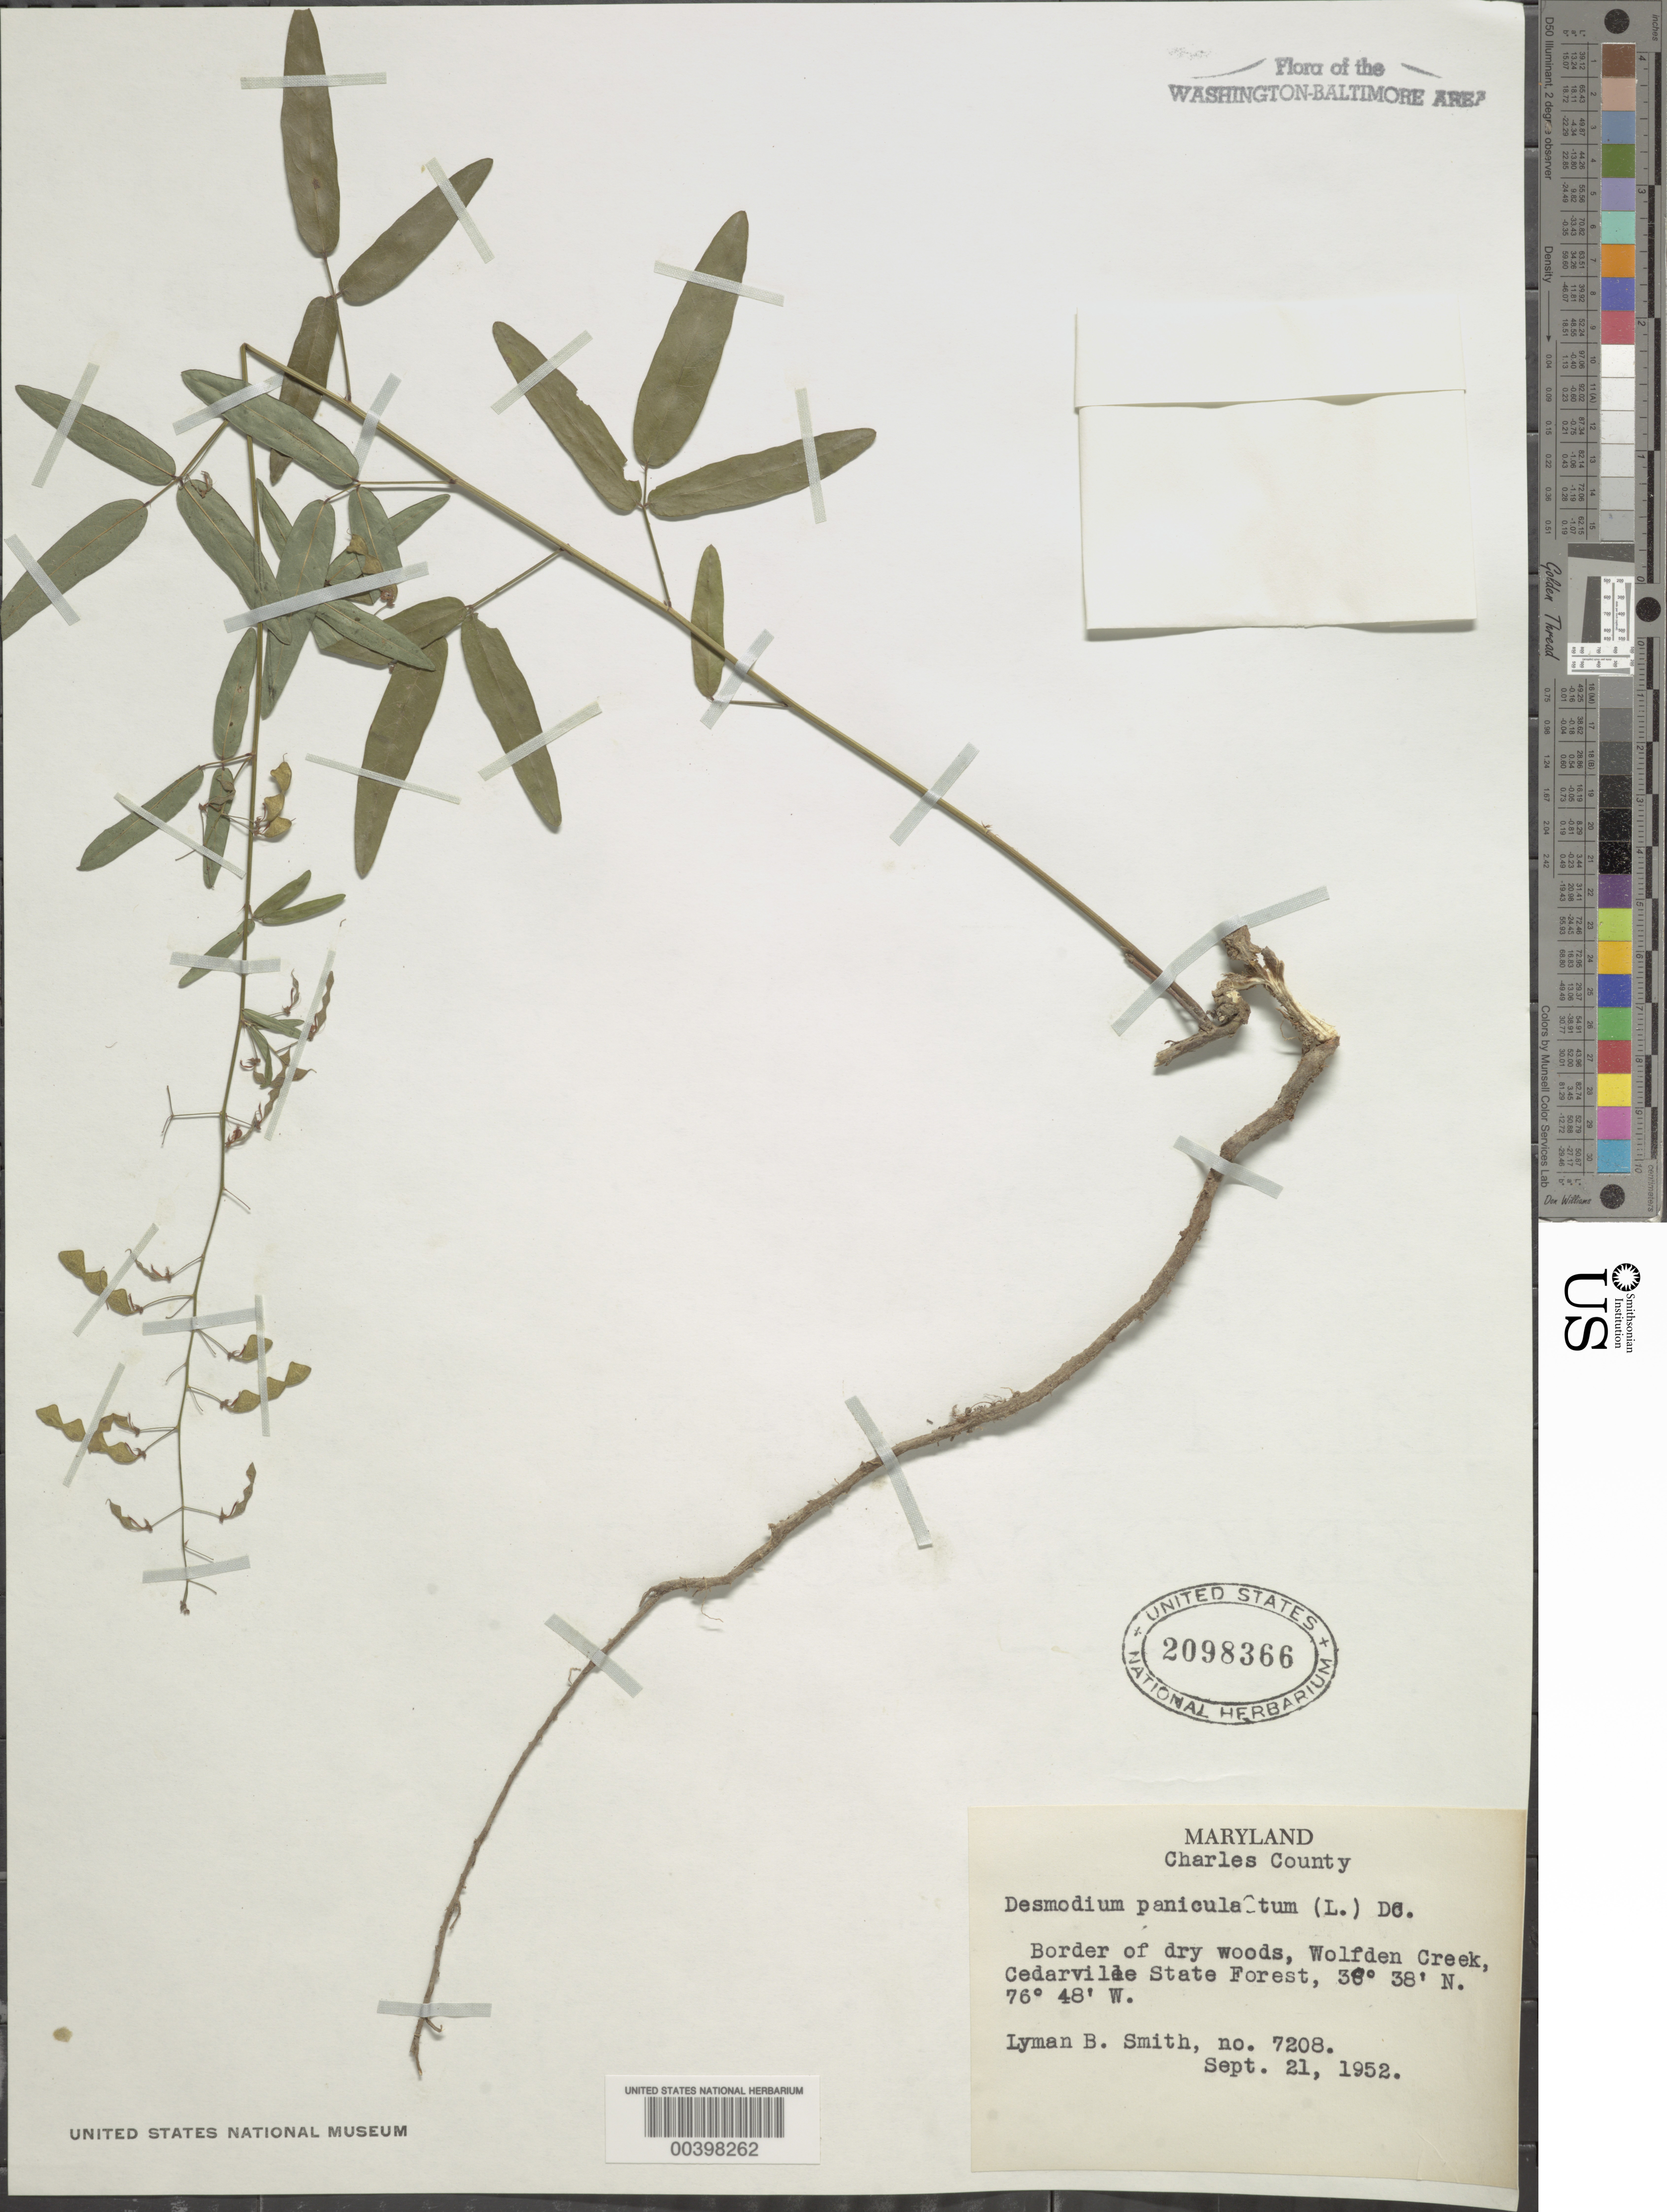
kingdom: Plantae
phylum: Tracheophyta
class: Magnoliopsida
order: Fabales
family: Fabaceae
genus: Desmodium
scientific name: Desmodium paniculatum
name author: (L.) DC.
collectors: L. Smith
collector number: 7208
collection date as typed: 21 Sep 1952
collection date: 1952-09-21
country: United States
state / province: Maryland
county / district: Charles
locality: Wolfden Creek, Cedarville State Forest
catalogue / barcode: US 2098366